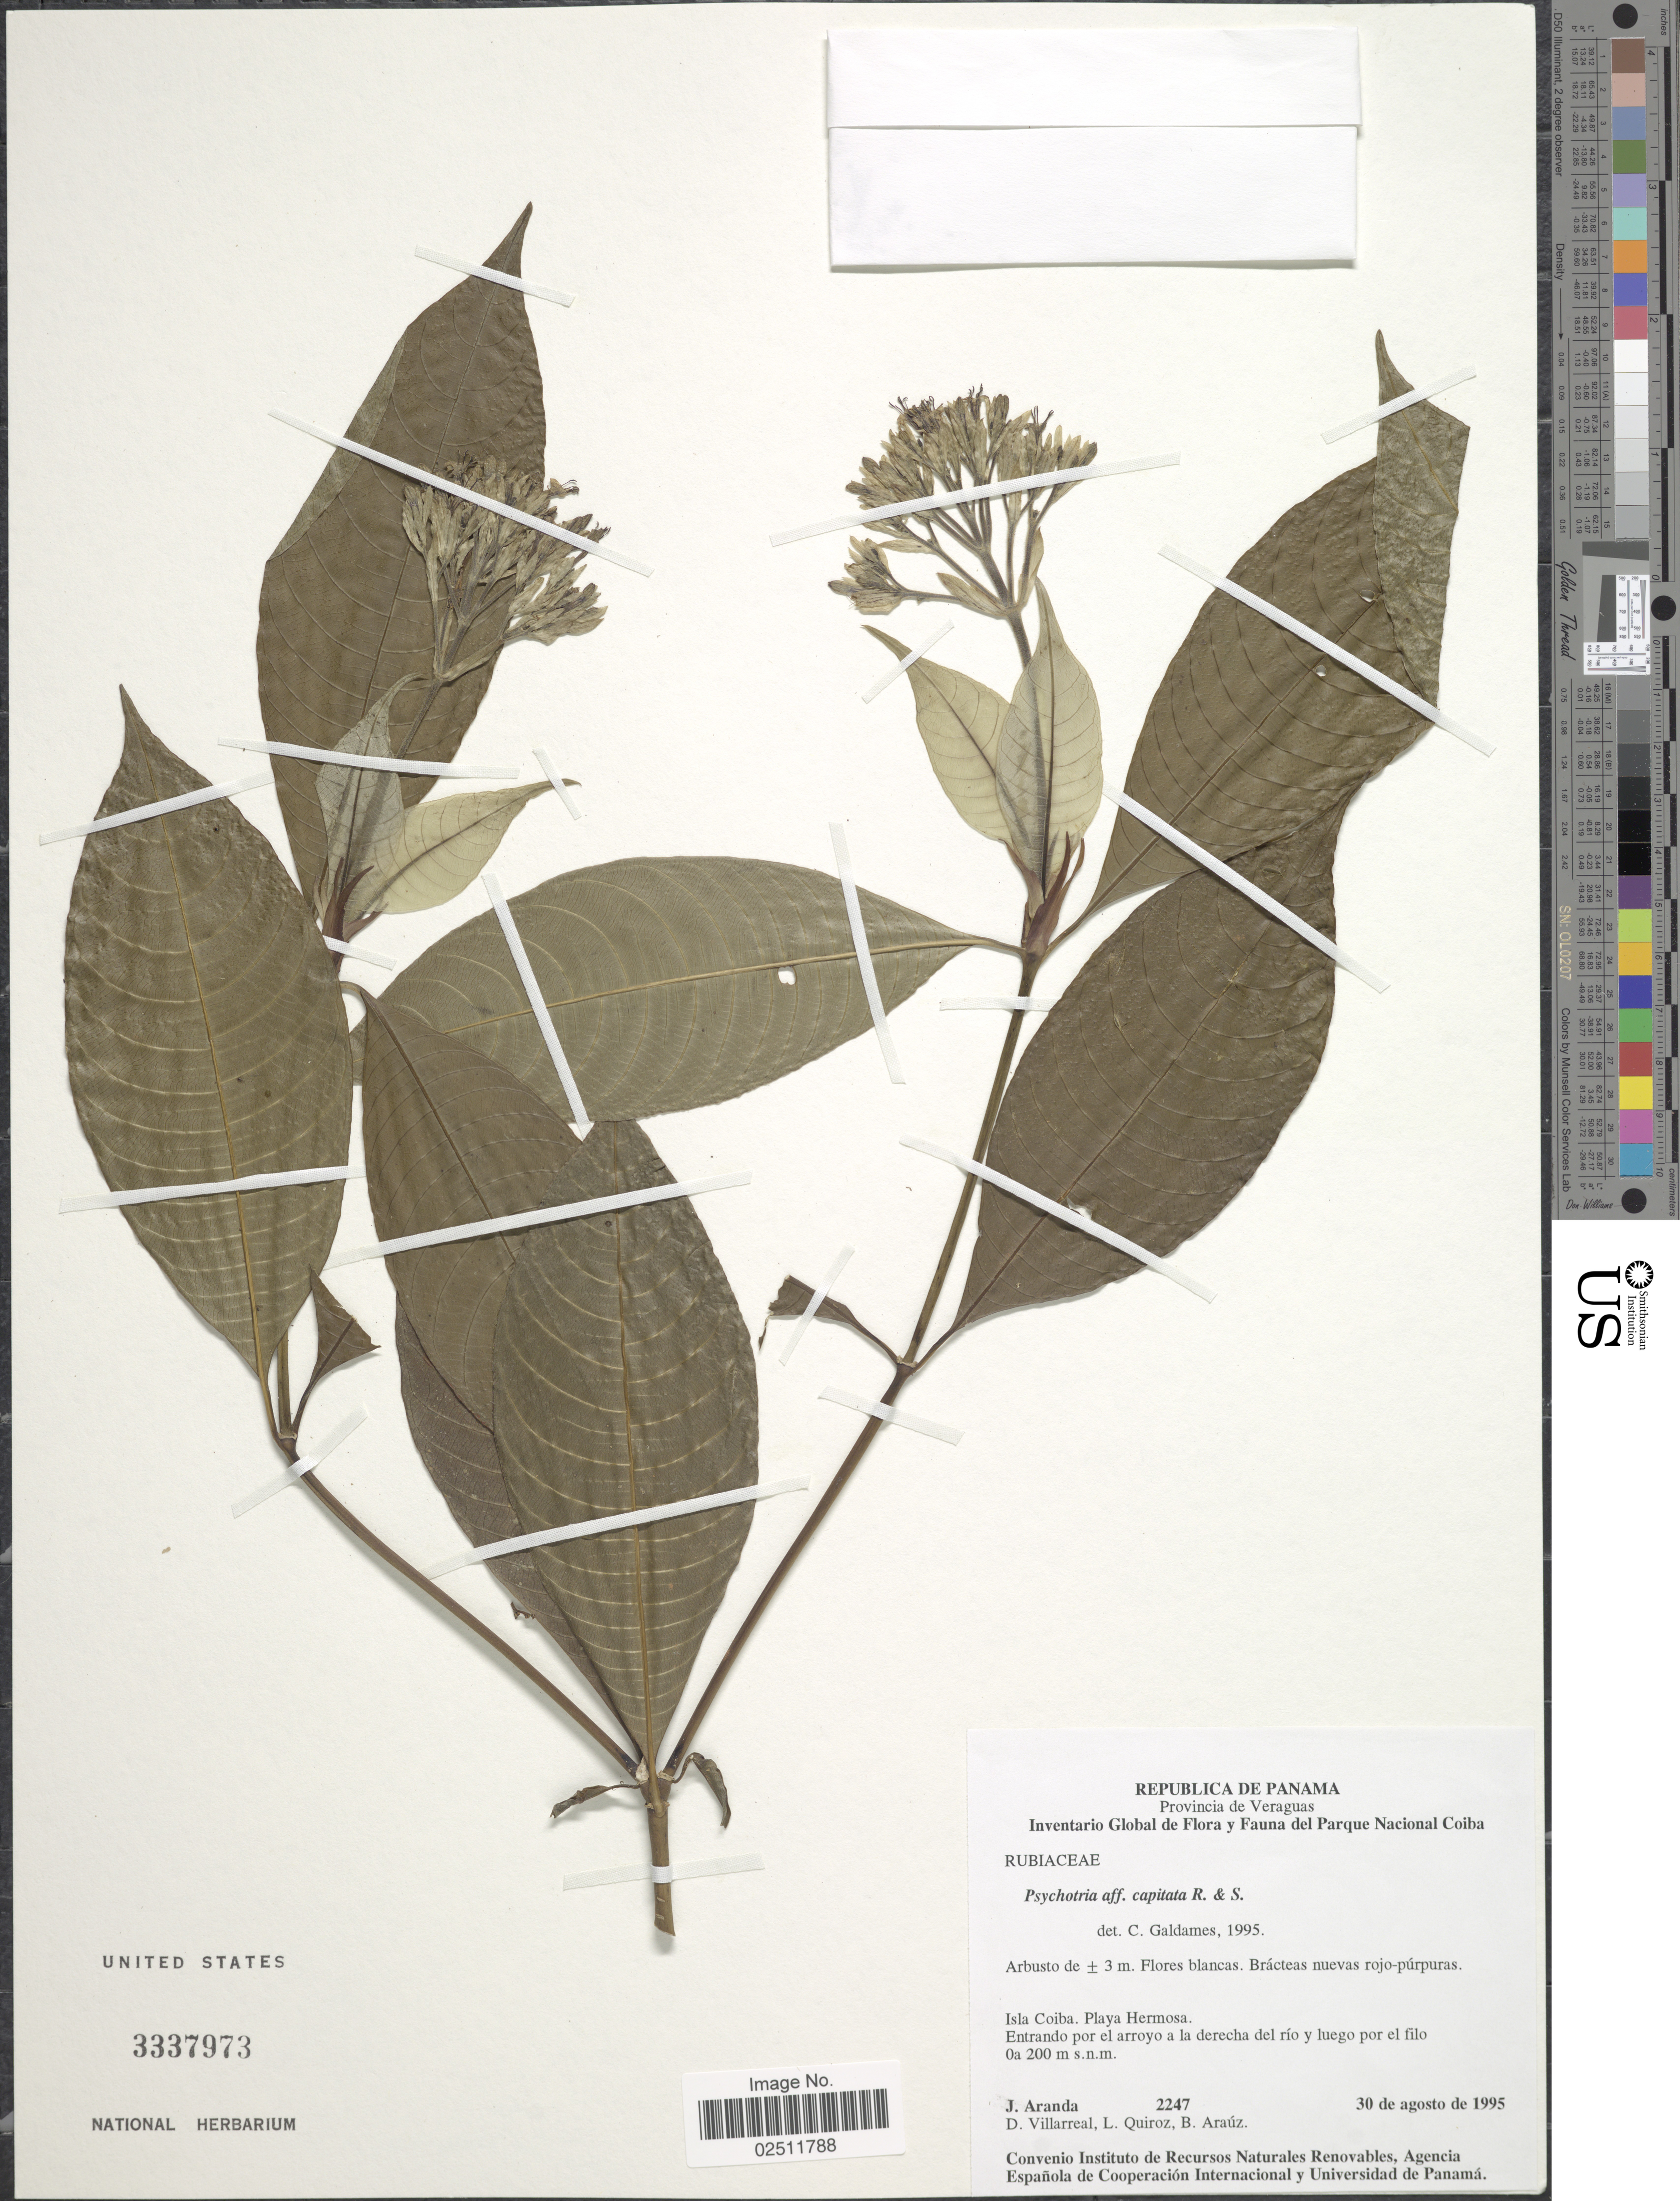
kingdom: Plantae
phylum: Tracheophyta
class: Magnoliopsida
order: Gentianales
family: Rubiaceae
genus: Psychotria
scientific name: Psychotria capitata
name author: Ruiz & Pav.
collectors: J. Aranda, D. Villarreal, L. Quiroz & B. Araúz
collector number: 2247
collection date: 1995-08-30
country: Panama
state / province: Veraguas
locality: Republica de Panama. Isla Coiba. Playa Hermosa. Entrado por el arroyo a la derecha del rio y luego por el filo.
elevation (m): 0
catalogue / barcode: US 3337973